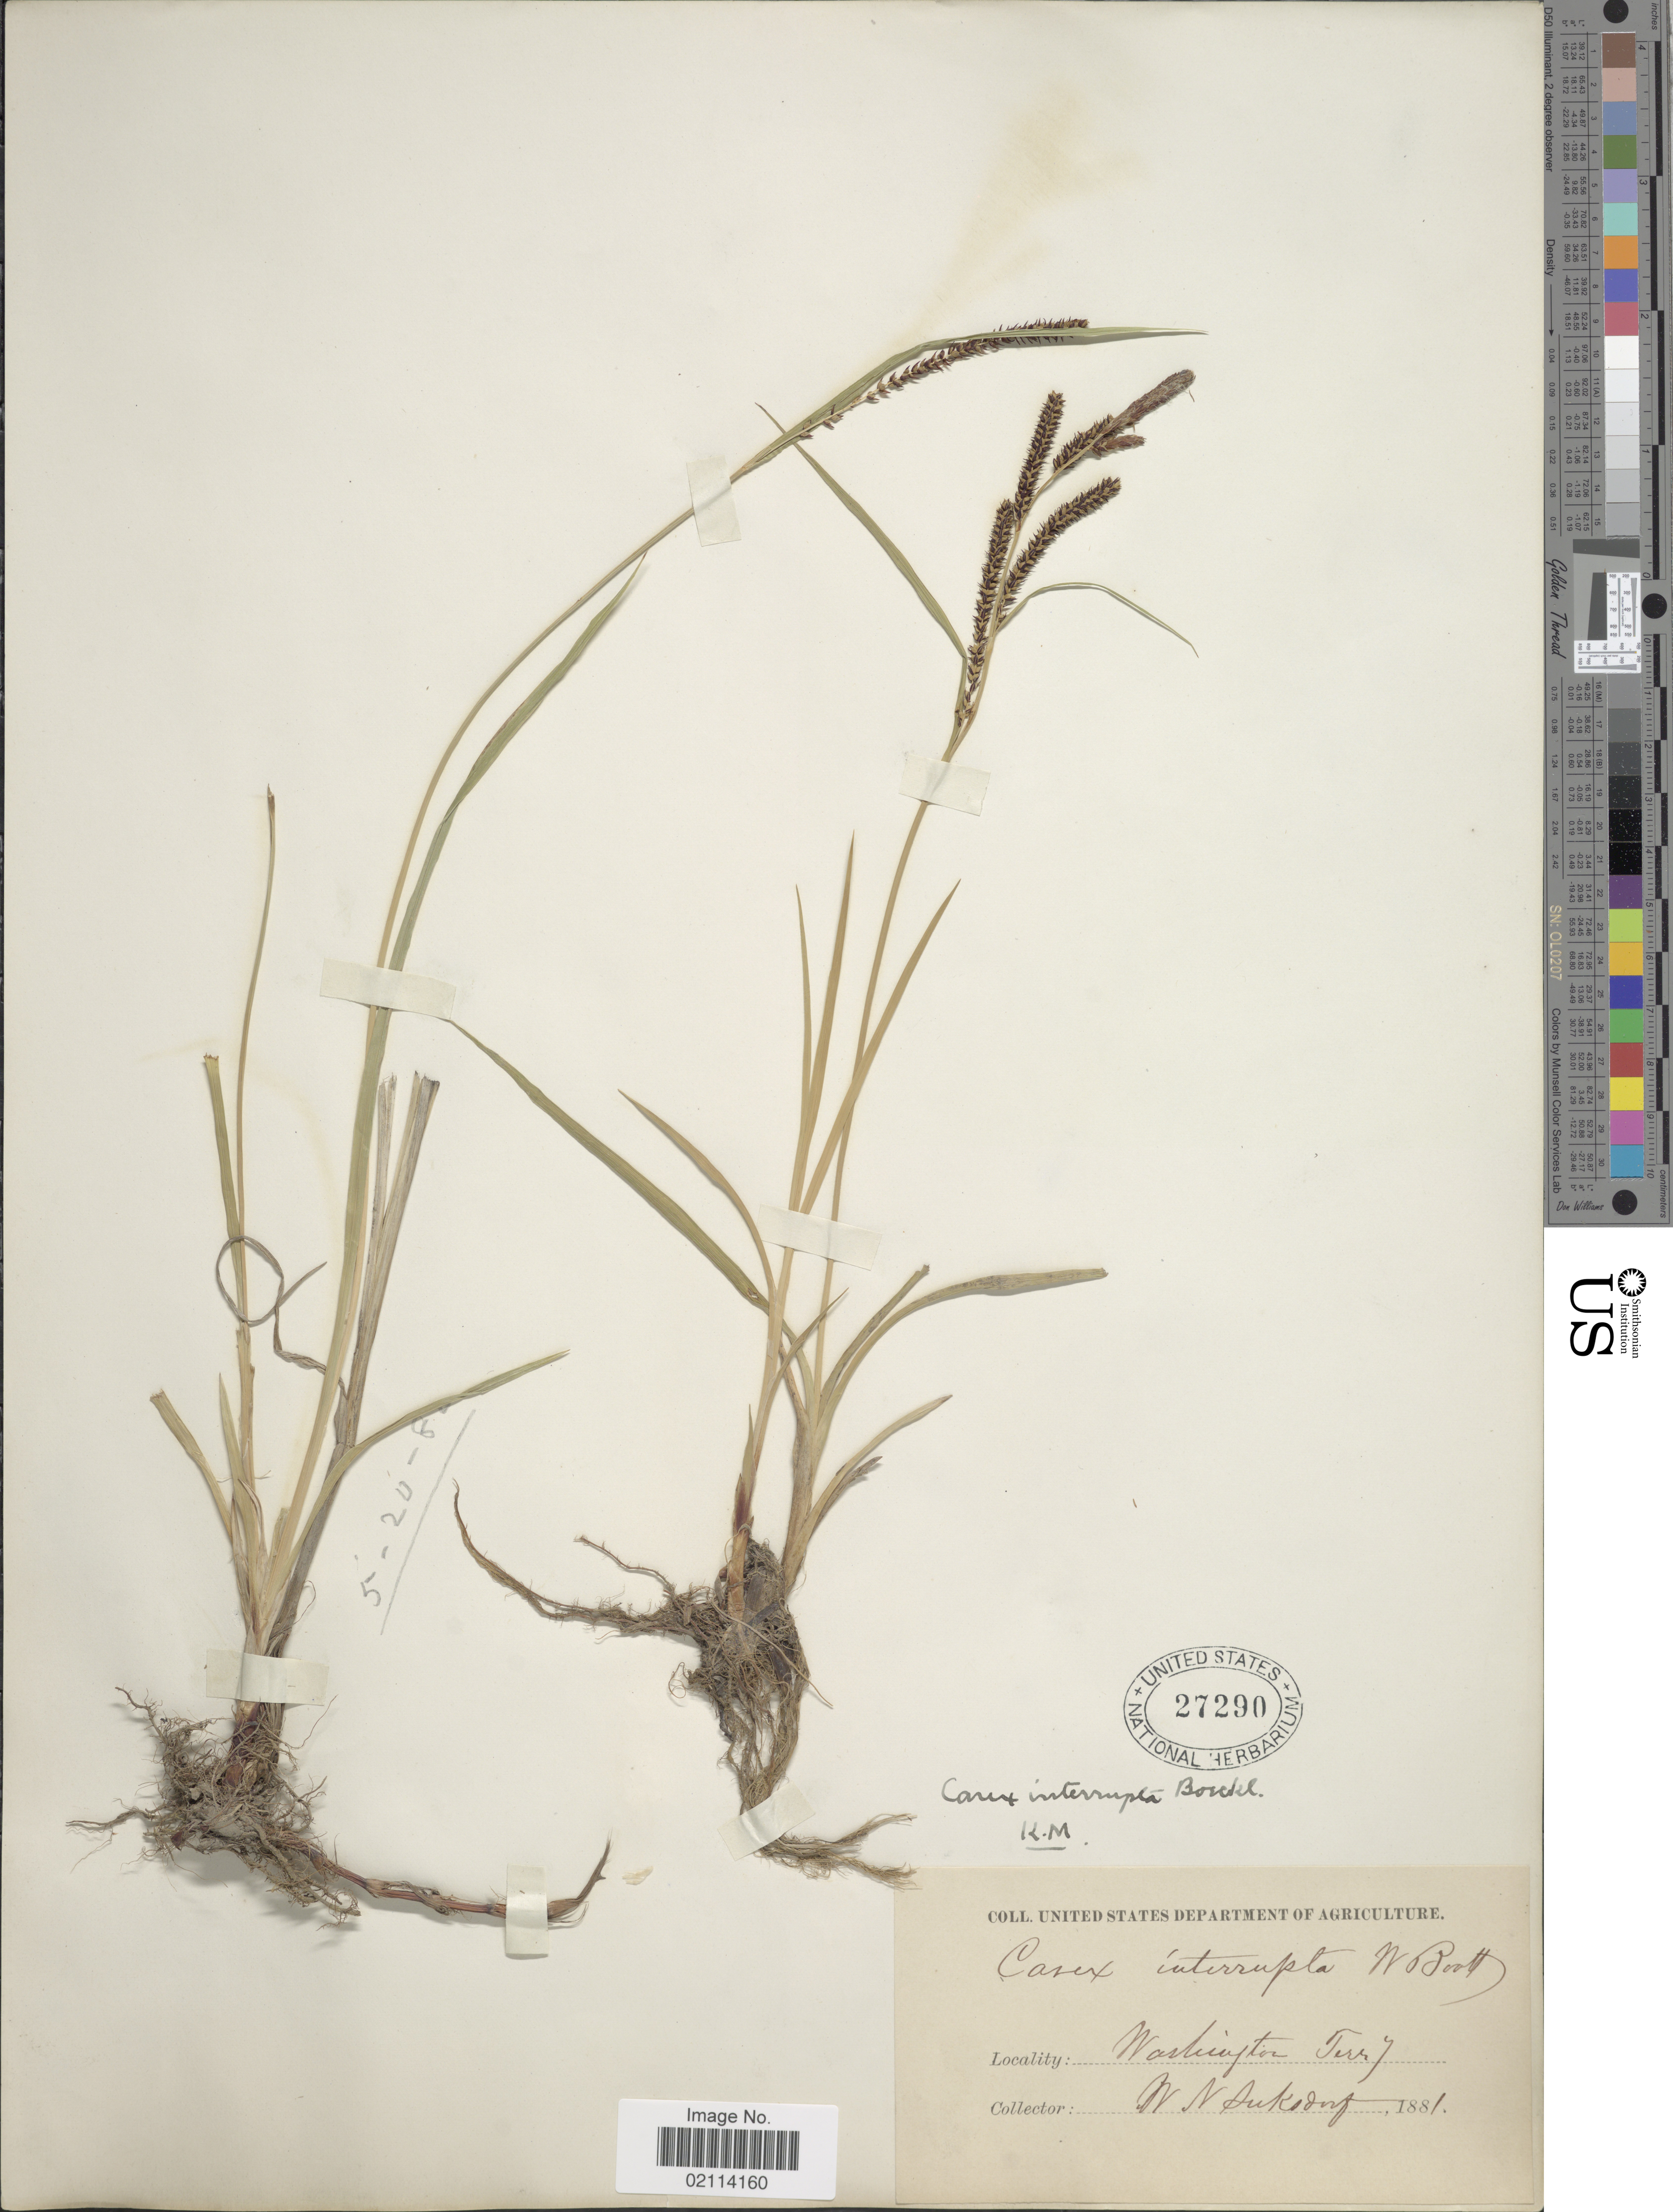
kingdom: Plantae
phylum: Tracheophyta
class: Liliopsida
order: Poales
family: Cyperaceae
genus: Carex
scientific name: Carex interrupta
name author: Boeckeler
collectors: W. N. Suksdorf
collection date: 1881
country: United States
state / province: Washington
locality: Washington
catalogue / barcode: US 27290